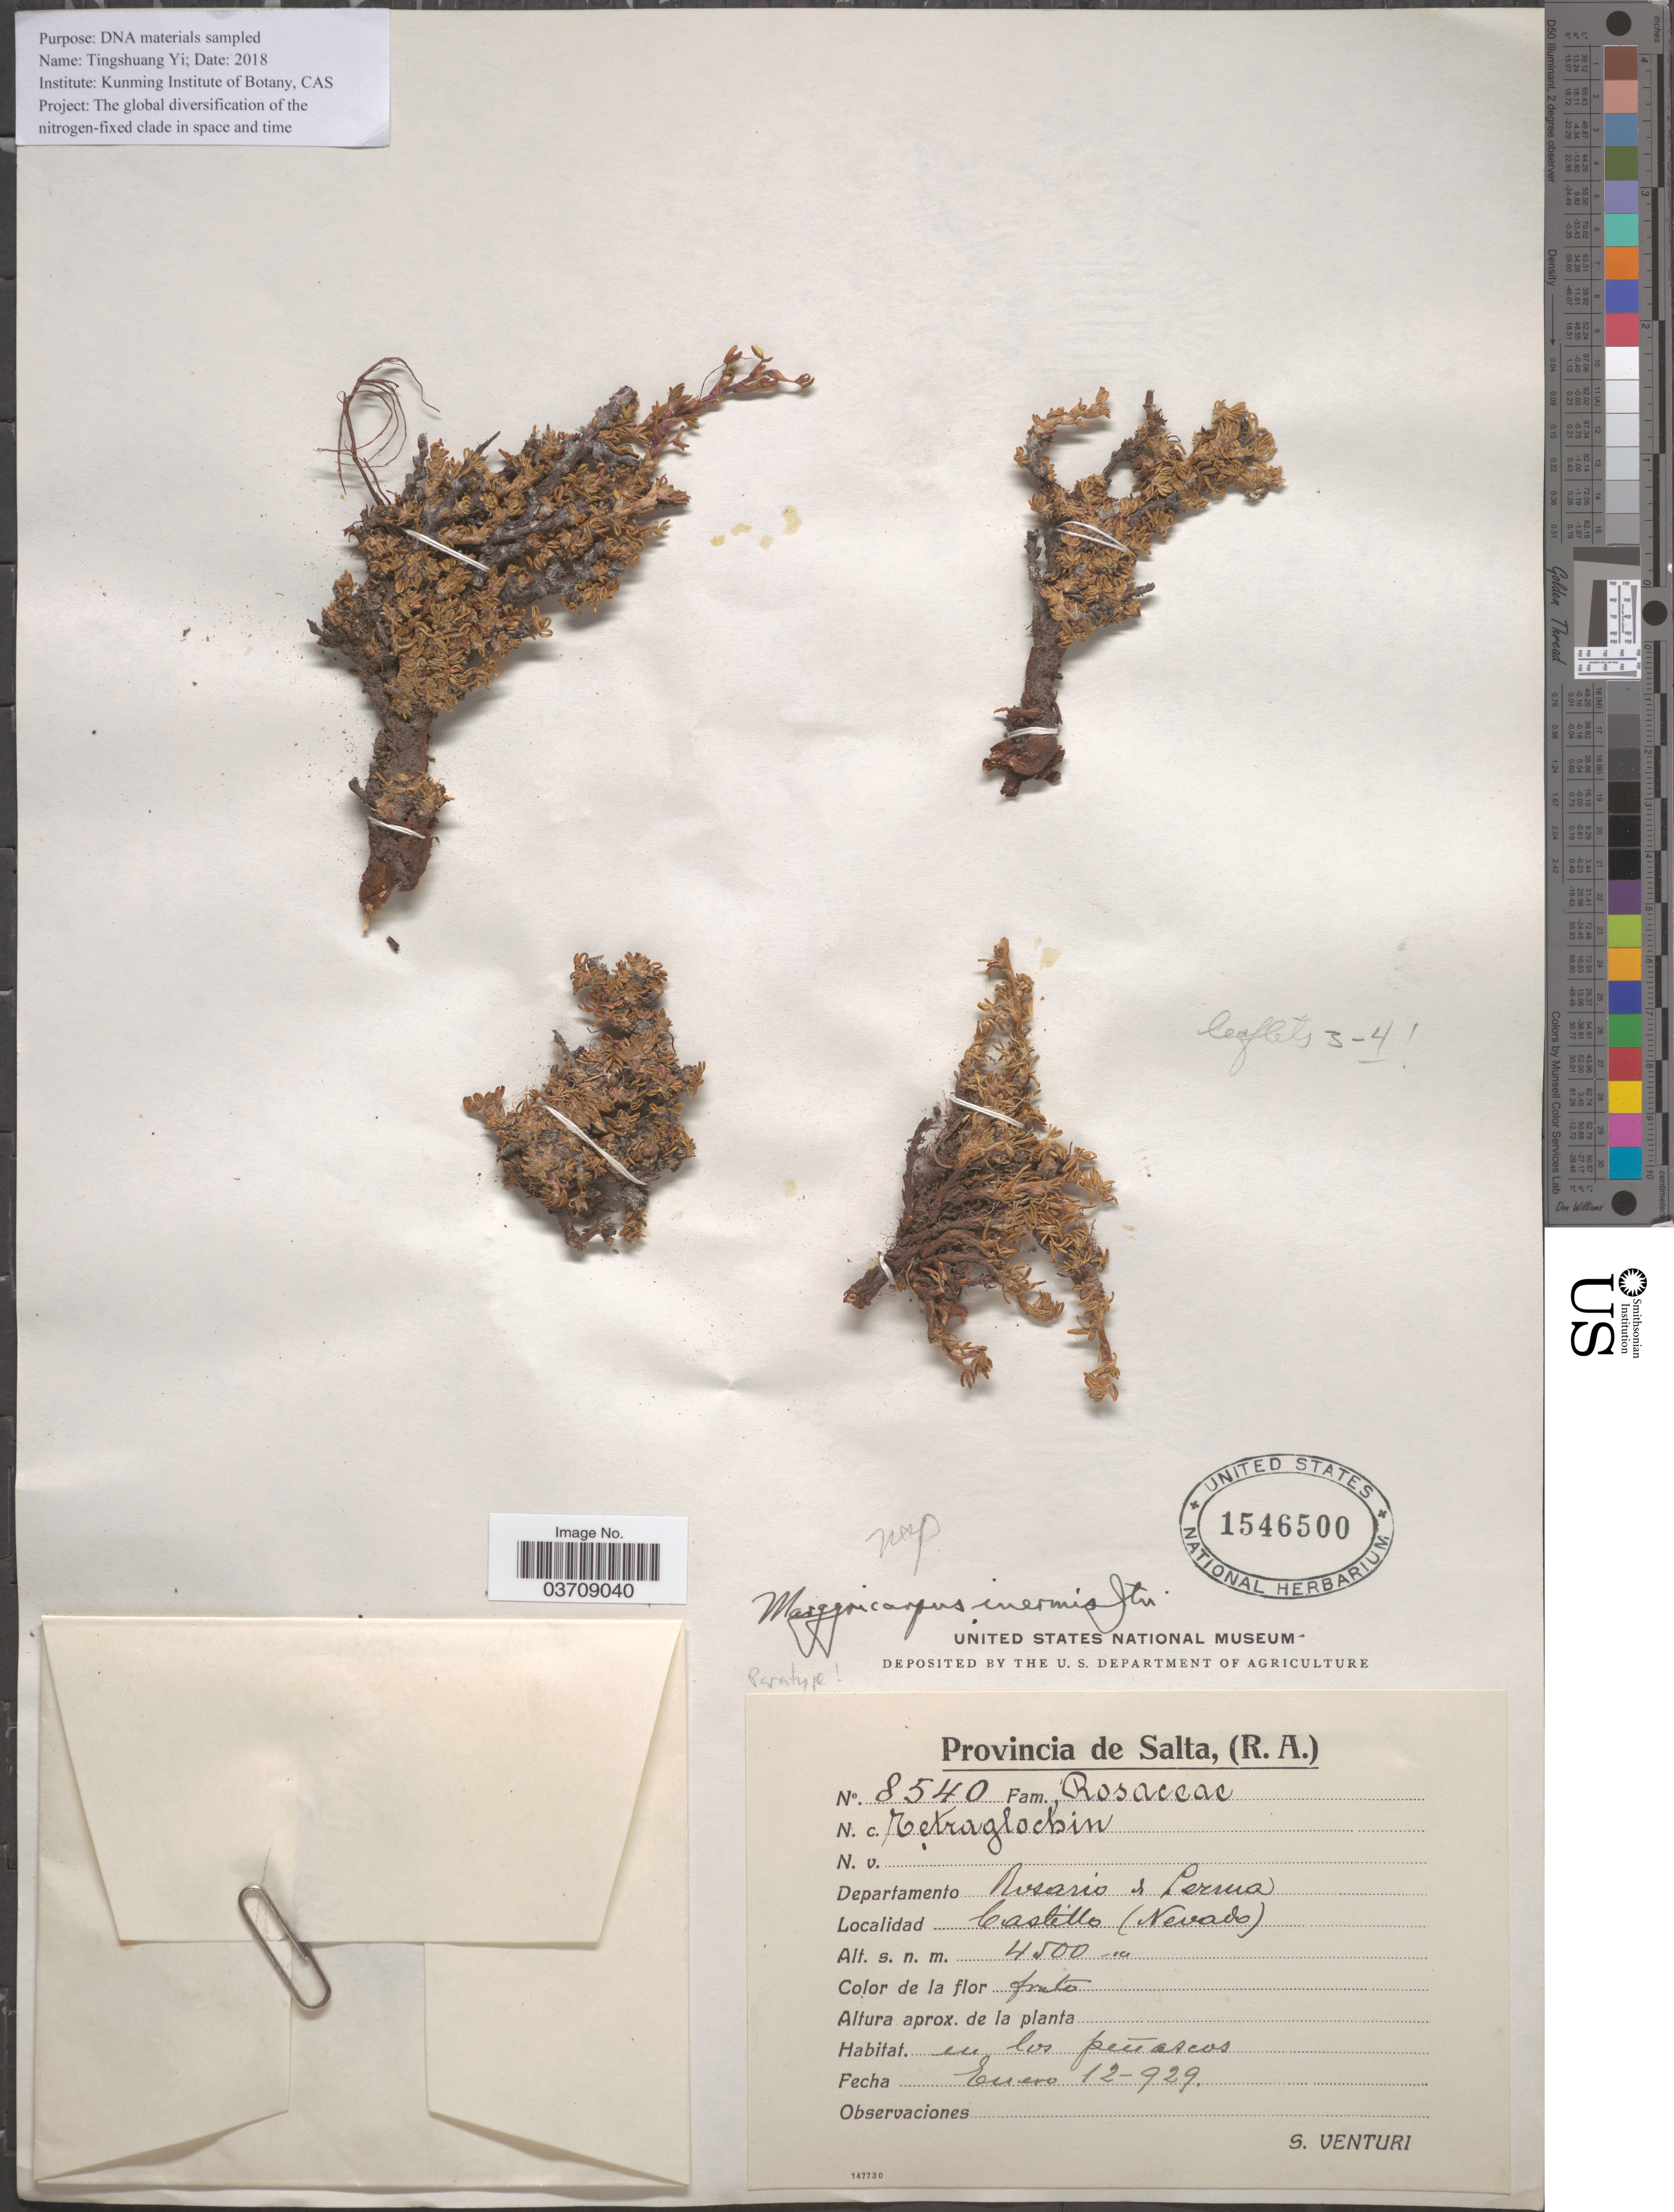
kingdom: Plantae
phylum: Tracheophyta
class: Magnoliopsida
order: Rosales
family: Rosaceae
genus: Tetraglochin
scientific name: Tetraglochin inerme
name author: (I.M. Johnst.) Rothm.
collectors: S. Venturi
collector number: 840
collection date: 1929-01-12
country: Argentina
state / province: Salta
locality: Departamento Rosario de Lerma. Castillo (Nevado).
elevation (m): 4500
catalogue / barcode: US 1546500